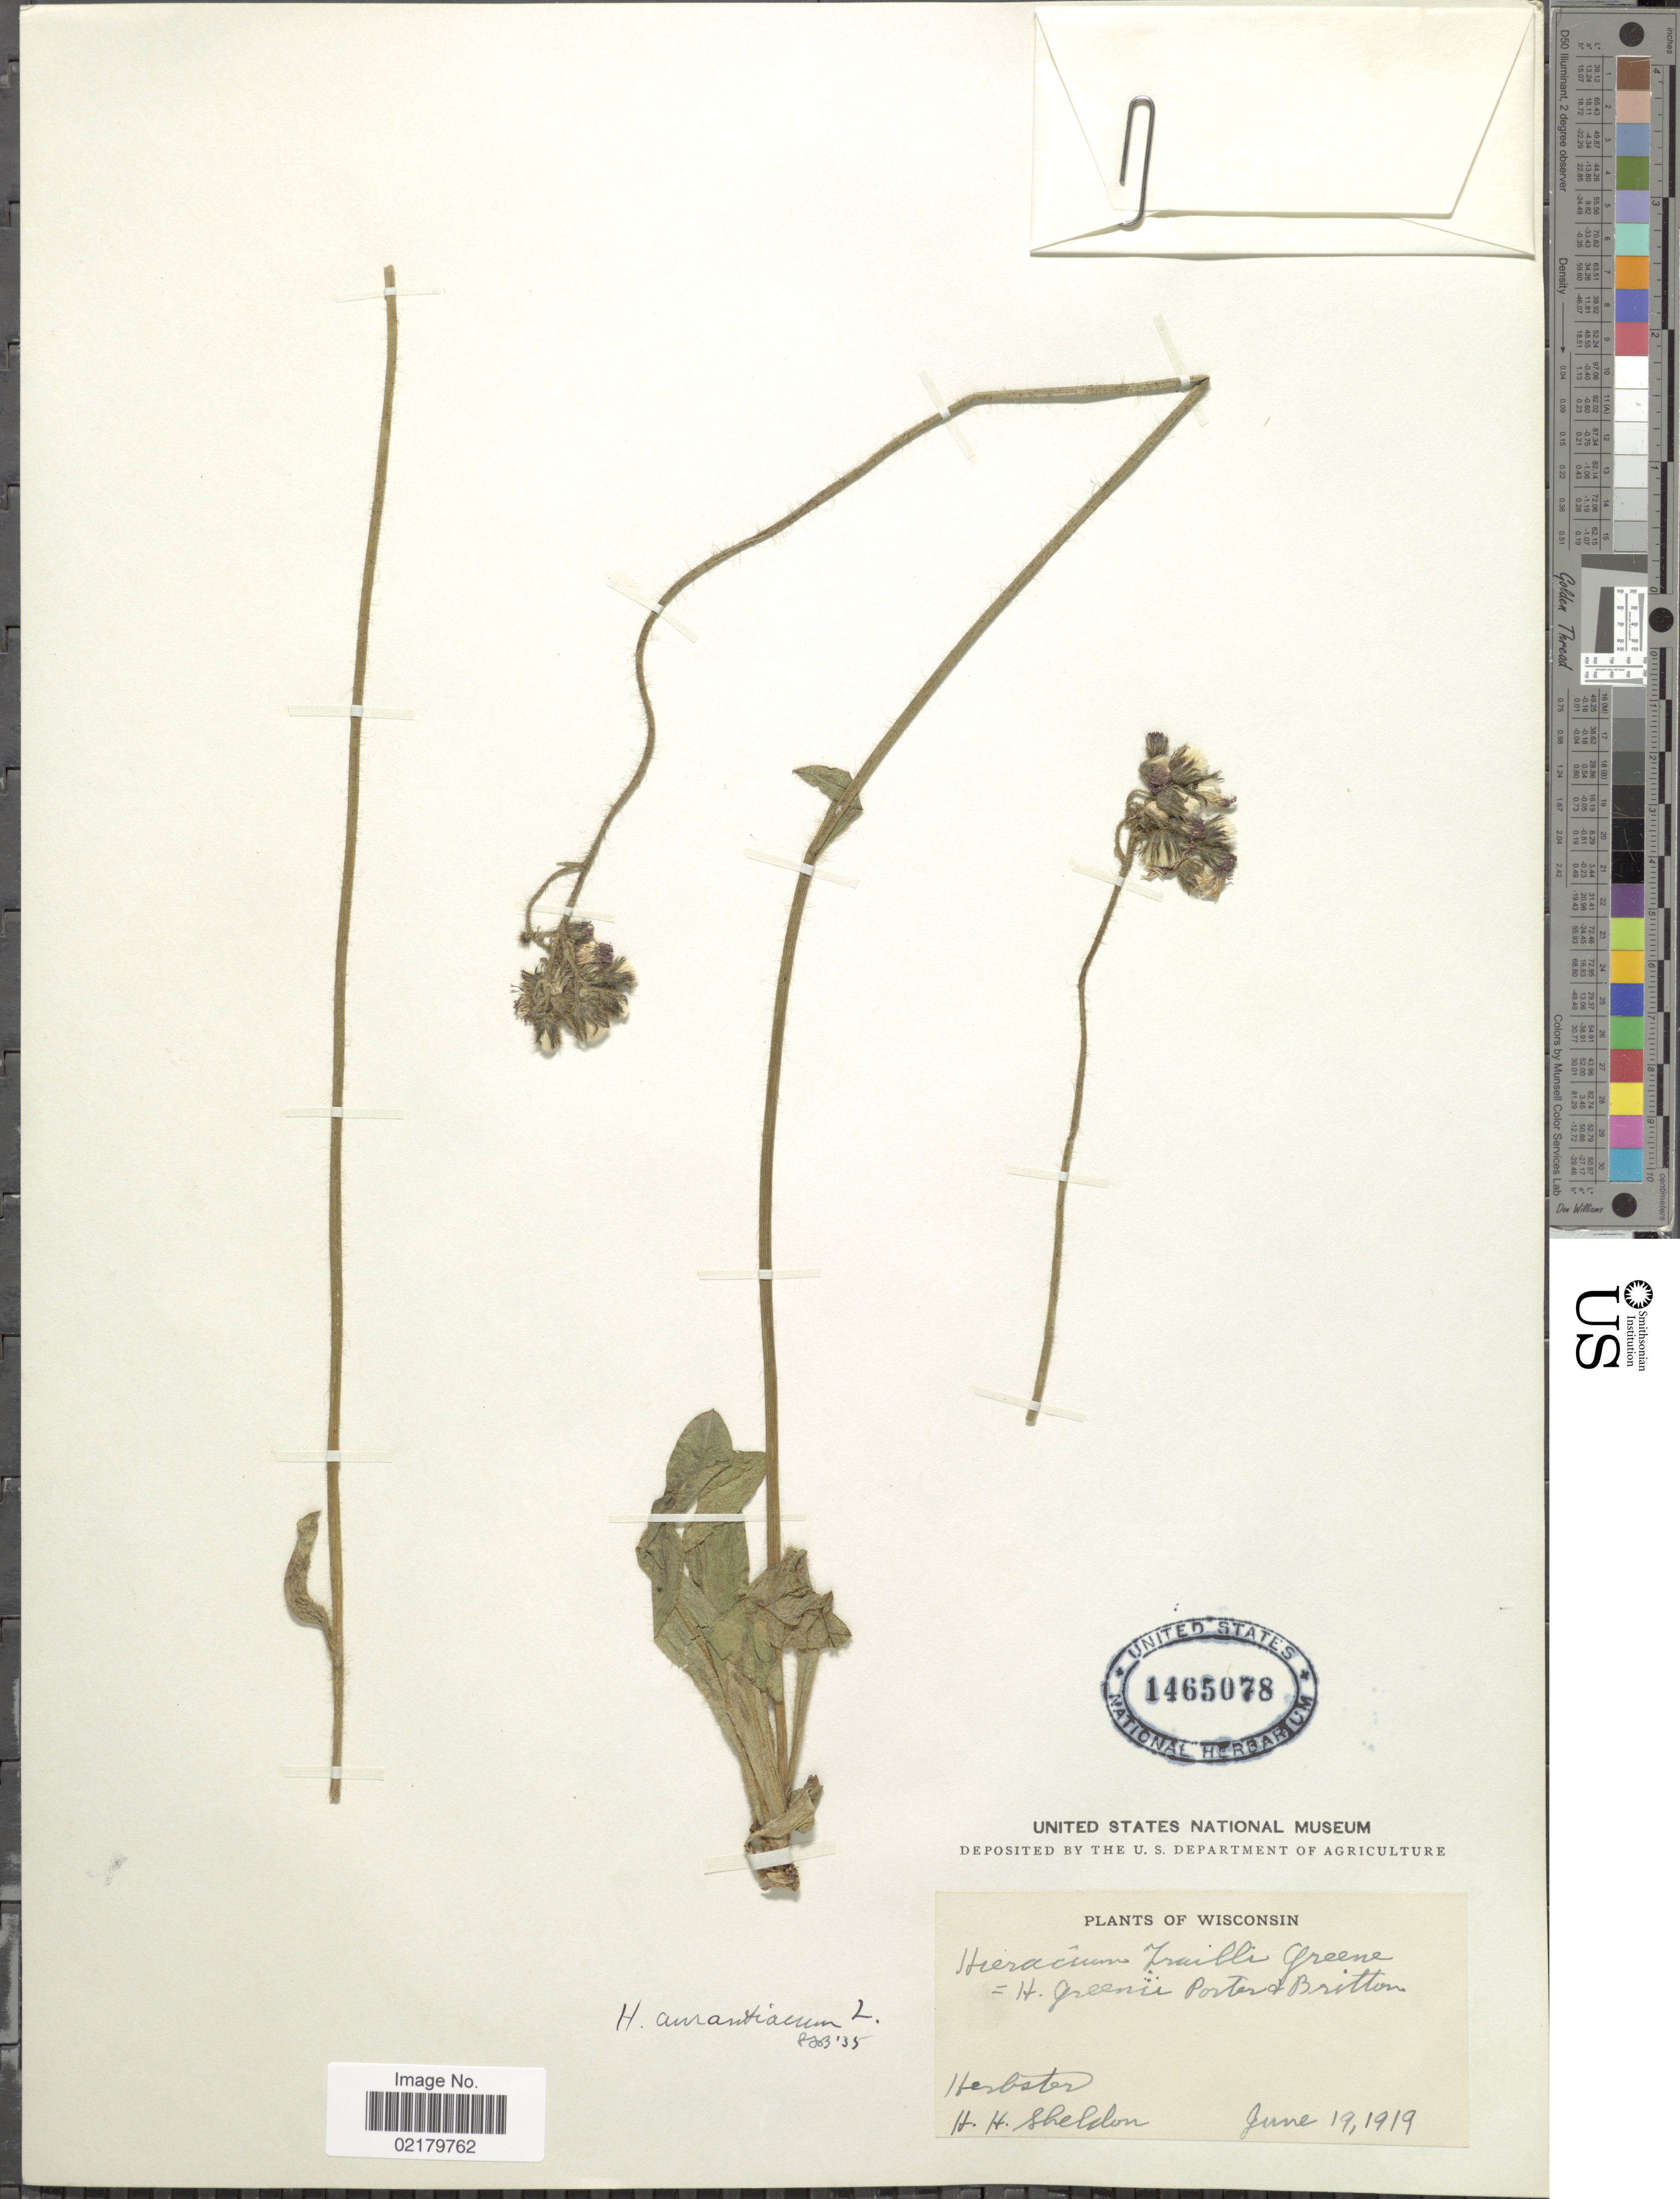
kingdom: Plantae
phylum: Tracheophyta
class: Magnoliopsida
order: Asterales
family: Asteraceae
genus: Pilosella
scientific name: Pilosella aurantiaca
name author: (L.) F.W. Schultz & Sch. Bip.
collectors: H. Sheldon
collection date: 1919-06-19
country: United States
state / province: Wisconsin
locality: Herbster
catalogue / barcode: US 1465078